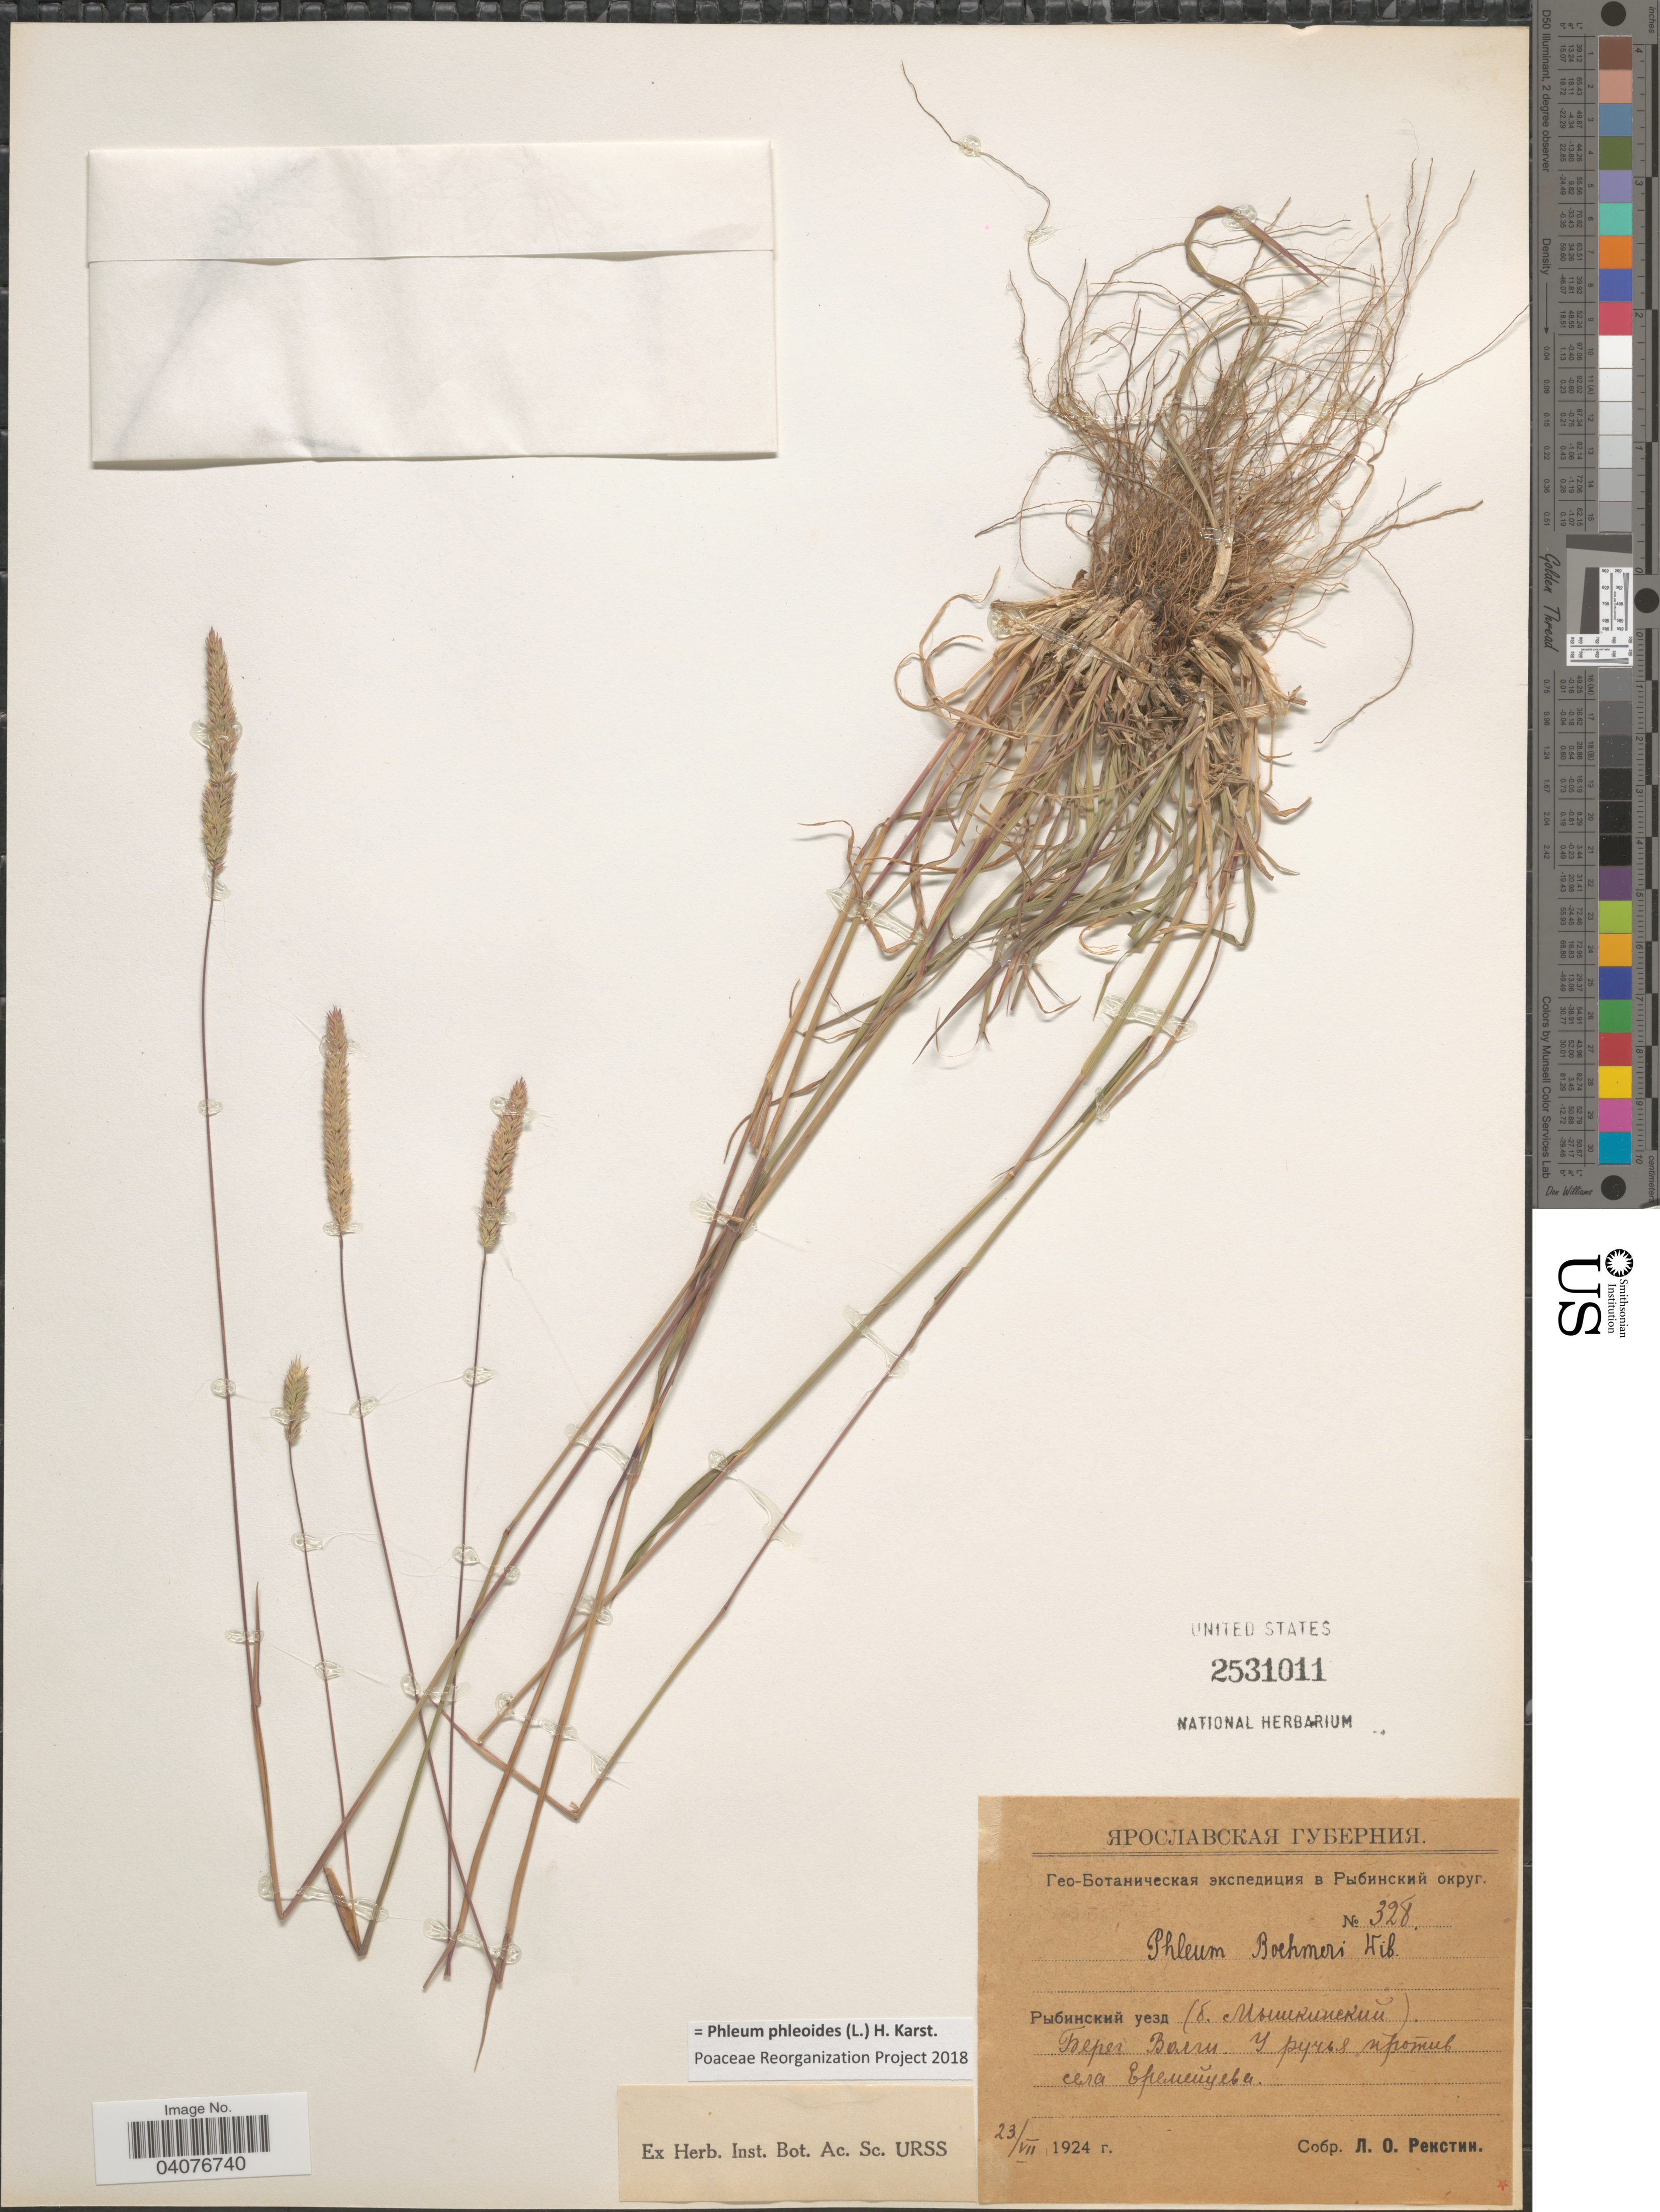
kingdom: Plantae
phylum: Tracheophyta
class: Liliopsida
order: Poales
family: Poaceae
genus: Phleum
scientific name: Phleum phleoides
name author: (L.) H. Karst.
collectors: L. Rekstin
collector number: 328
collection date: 1924-07-23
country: Russian Federation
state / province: Yaroslavl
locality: Shore of Volga River, near village Yeremeytsevo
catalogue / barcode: US 2531011